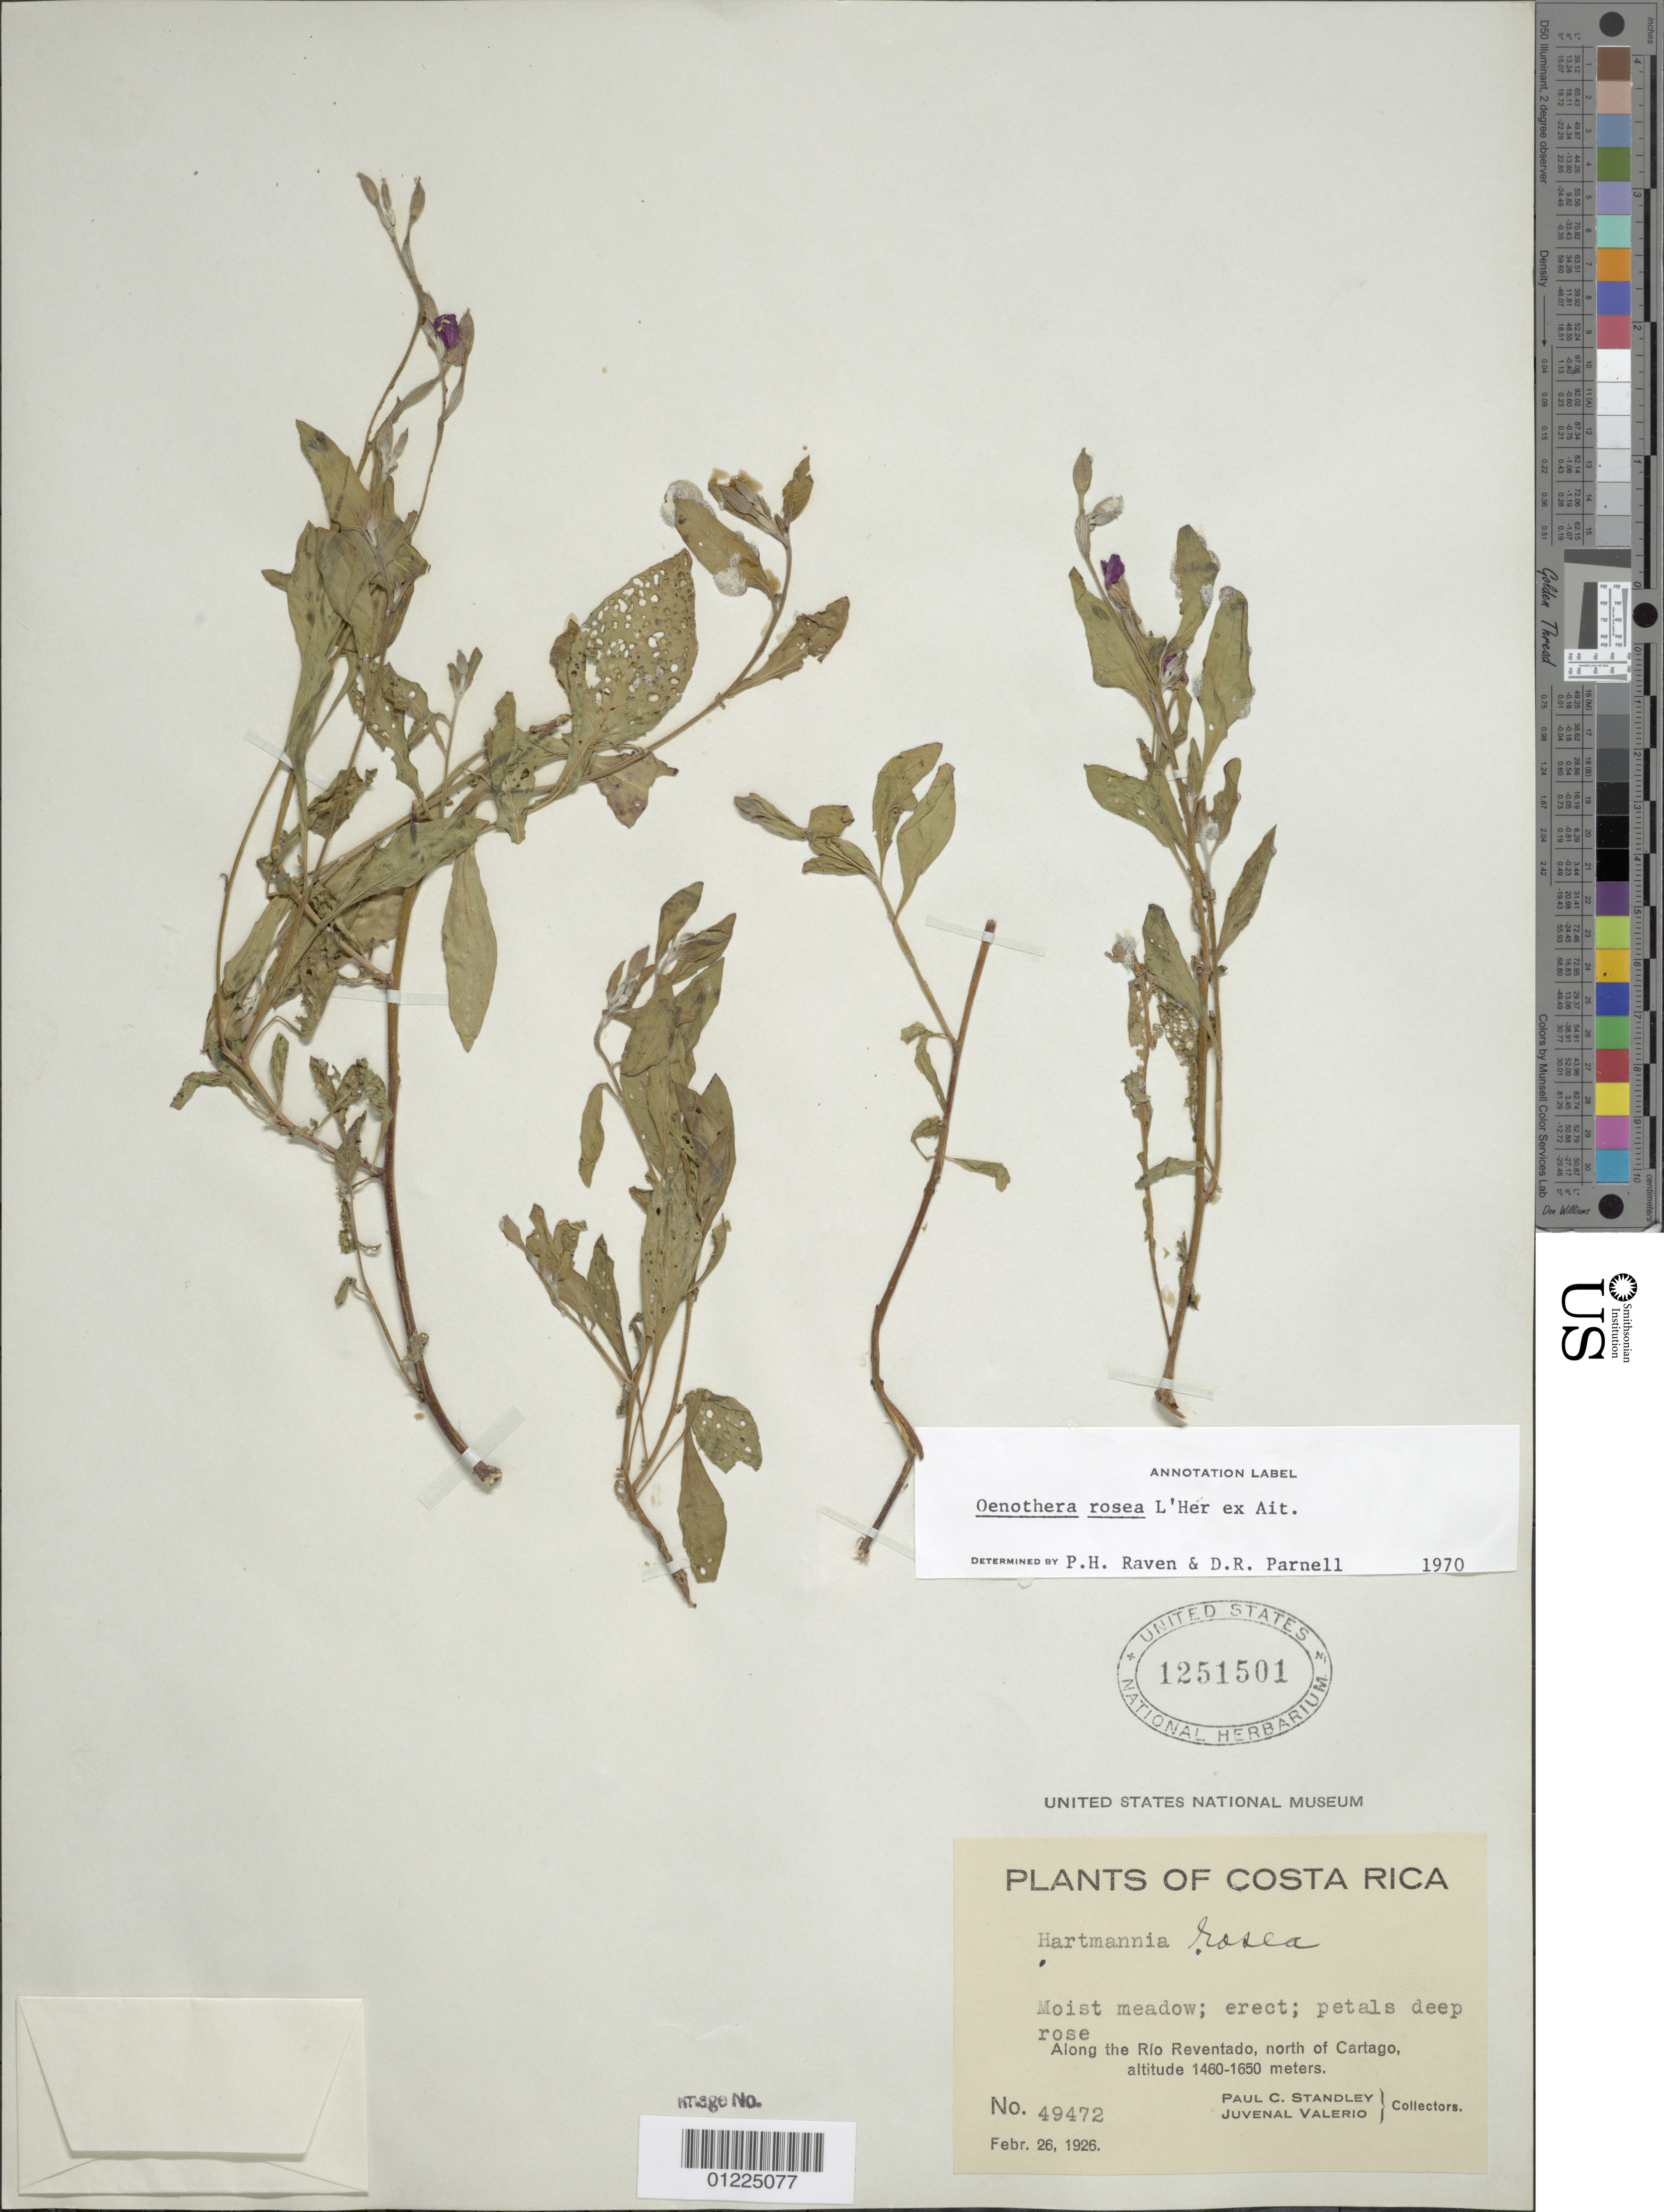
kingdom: Plantae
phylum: Tracheophyta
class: Magnoliopsida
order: Myrtales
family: Onagraceae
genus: Oenothera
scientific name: Oenothera rosea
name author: L'Hér. ex Aiton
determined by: Raven, P. H.; Parnell, D. R.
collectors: P. C. Standley & J. Valerio R.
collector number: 49472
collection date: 1926-02-26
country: Costa Rica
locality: Along the Rio Reventado, N of Cartago.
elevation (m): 1460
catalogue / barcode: US 1251501